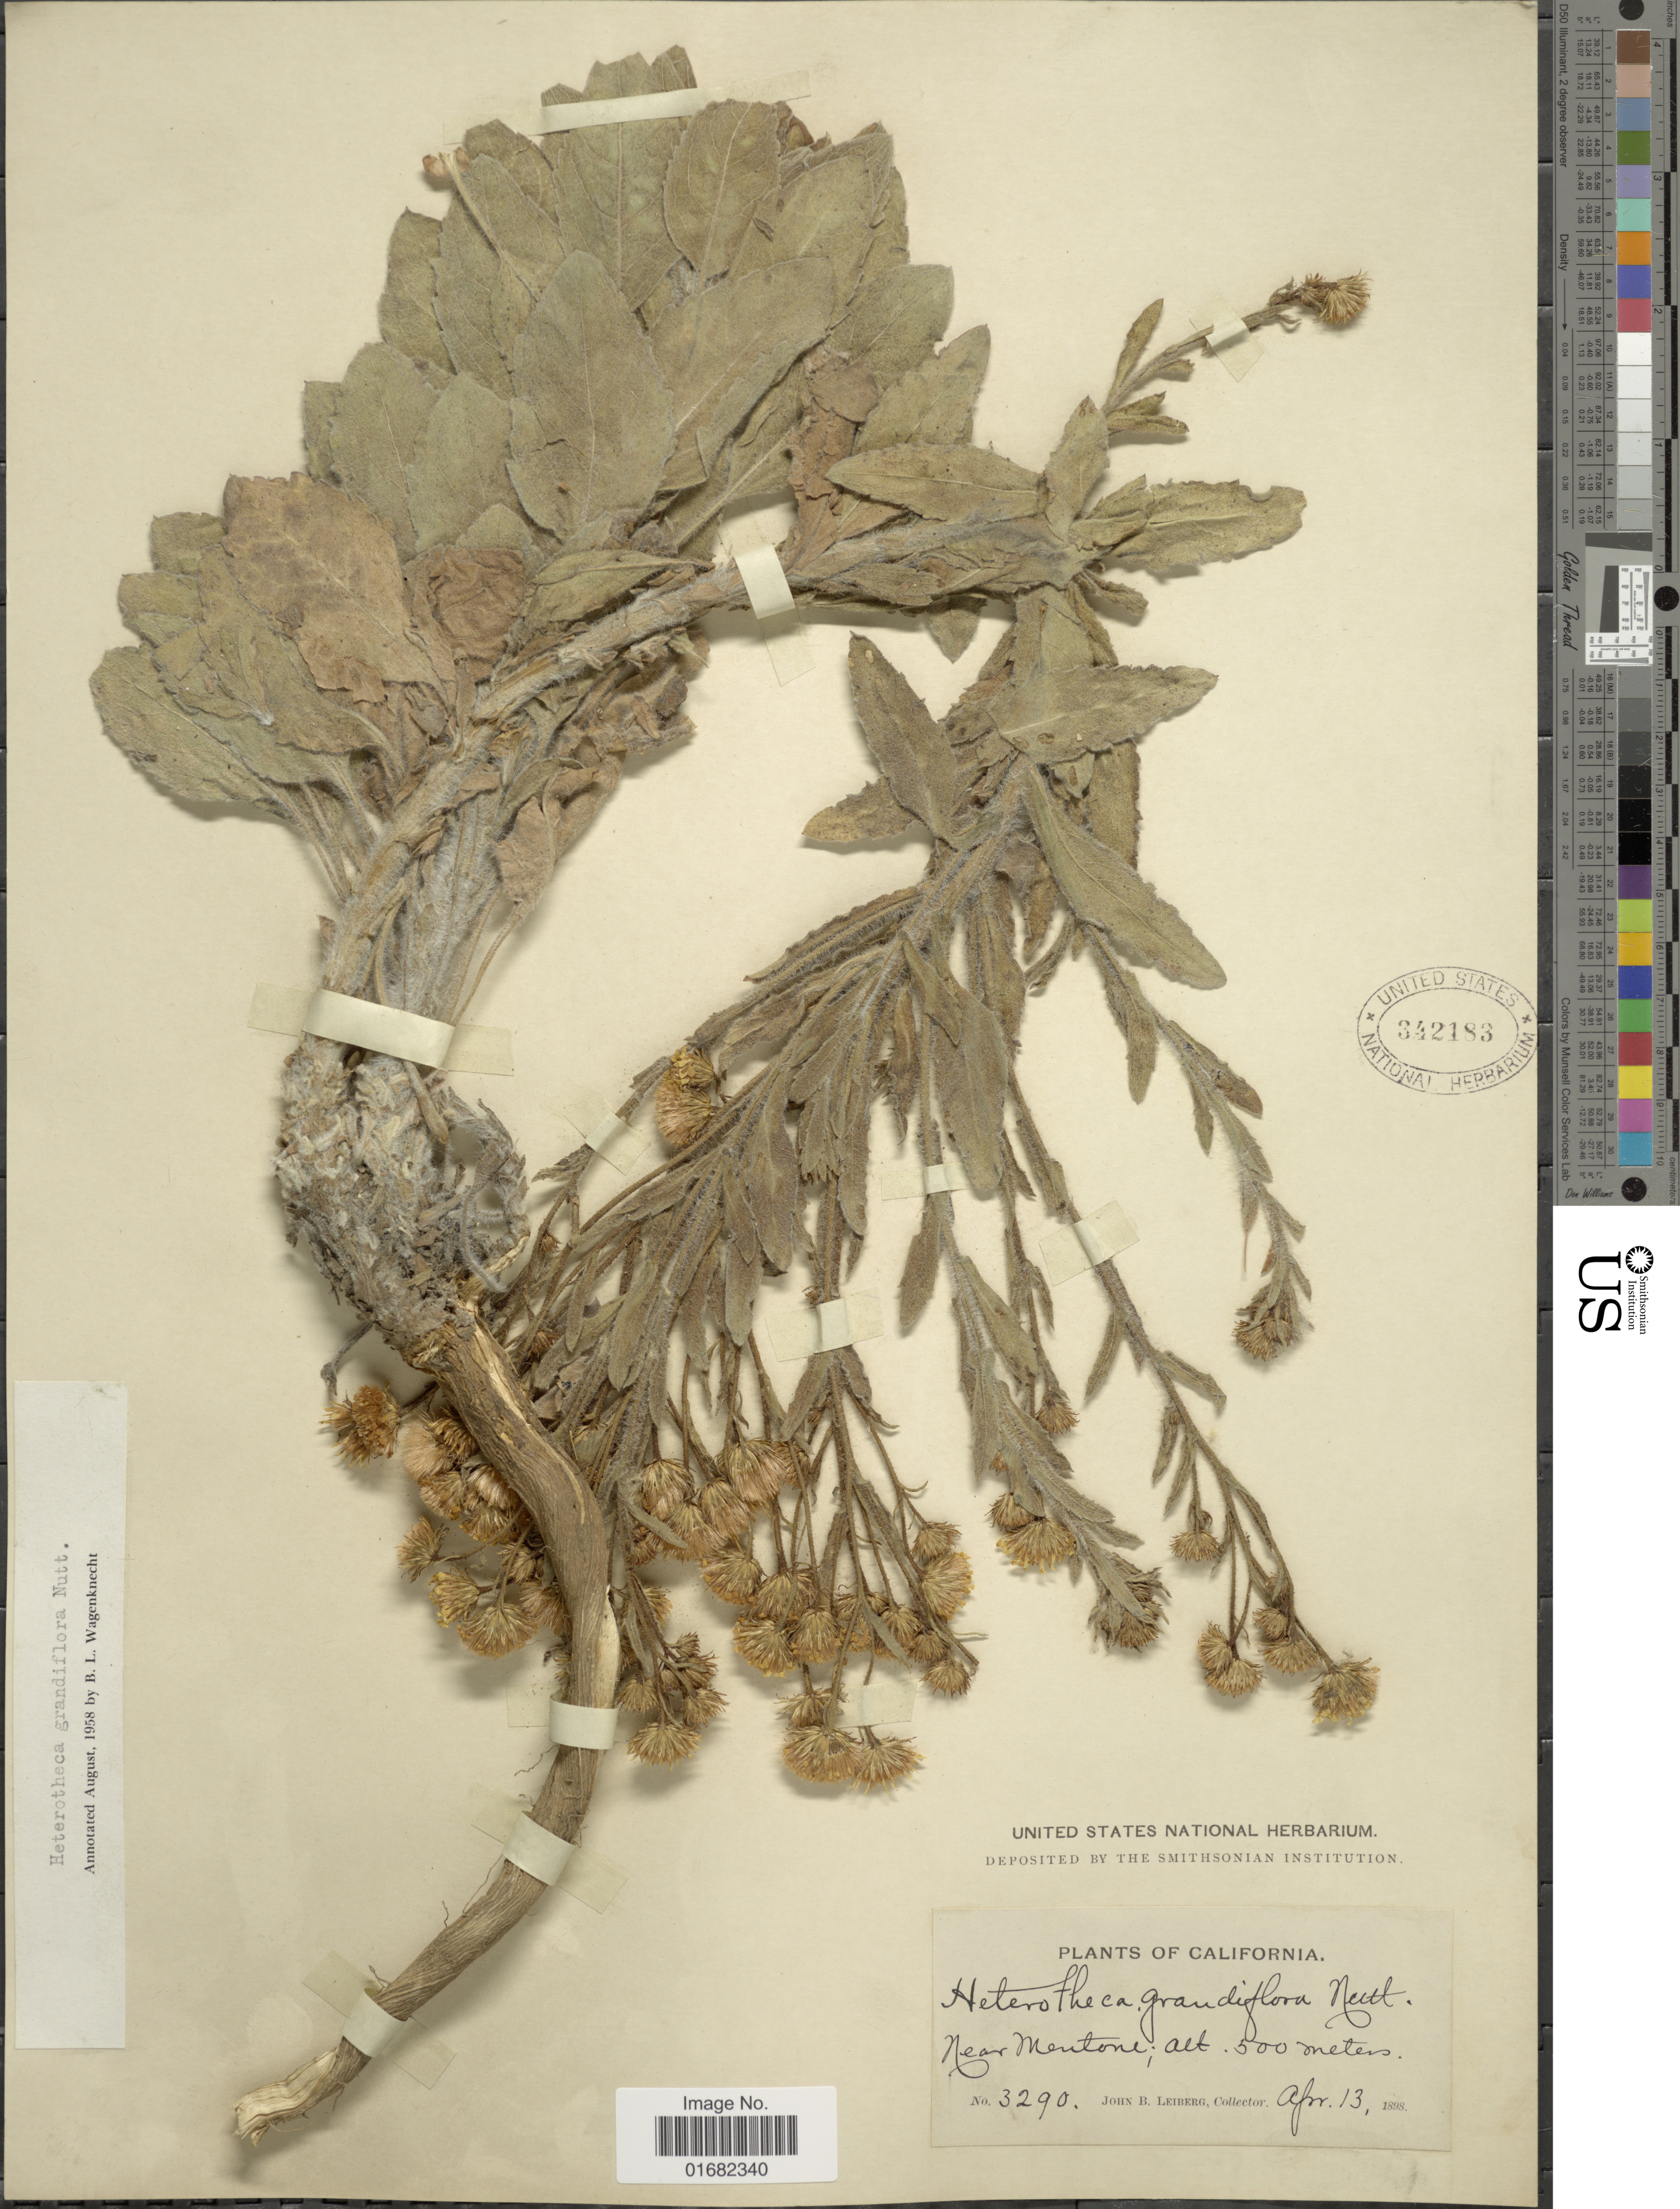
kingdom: Plantae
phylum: Tracheophyta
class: Magnoliopsida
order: Asterales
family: Asteraceae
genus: Heterotheca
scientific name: Heterotheca grandiflora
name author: Nutt.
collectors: J. B. Leiberg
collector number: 3290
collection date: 1898-04-13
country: United States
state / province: California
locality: Near Mentone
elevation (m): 500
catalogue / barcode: US 342183